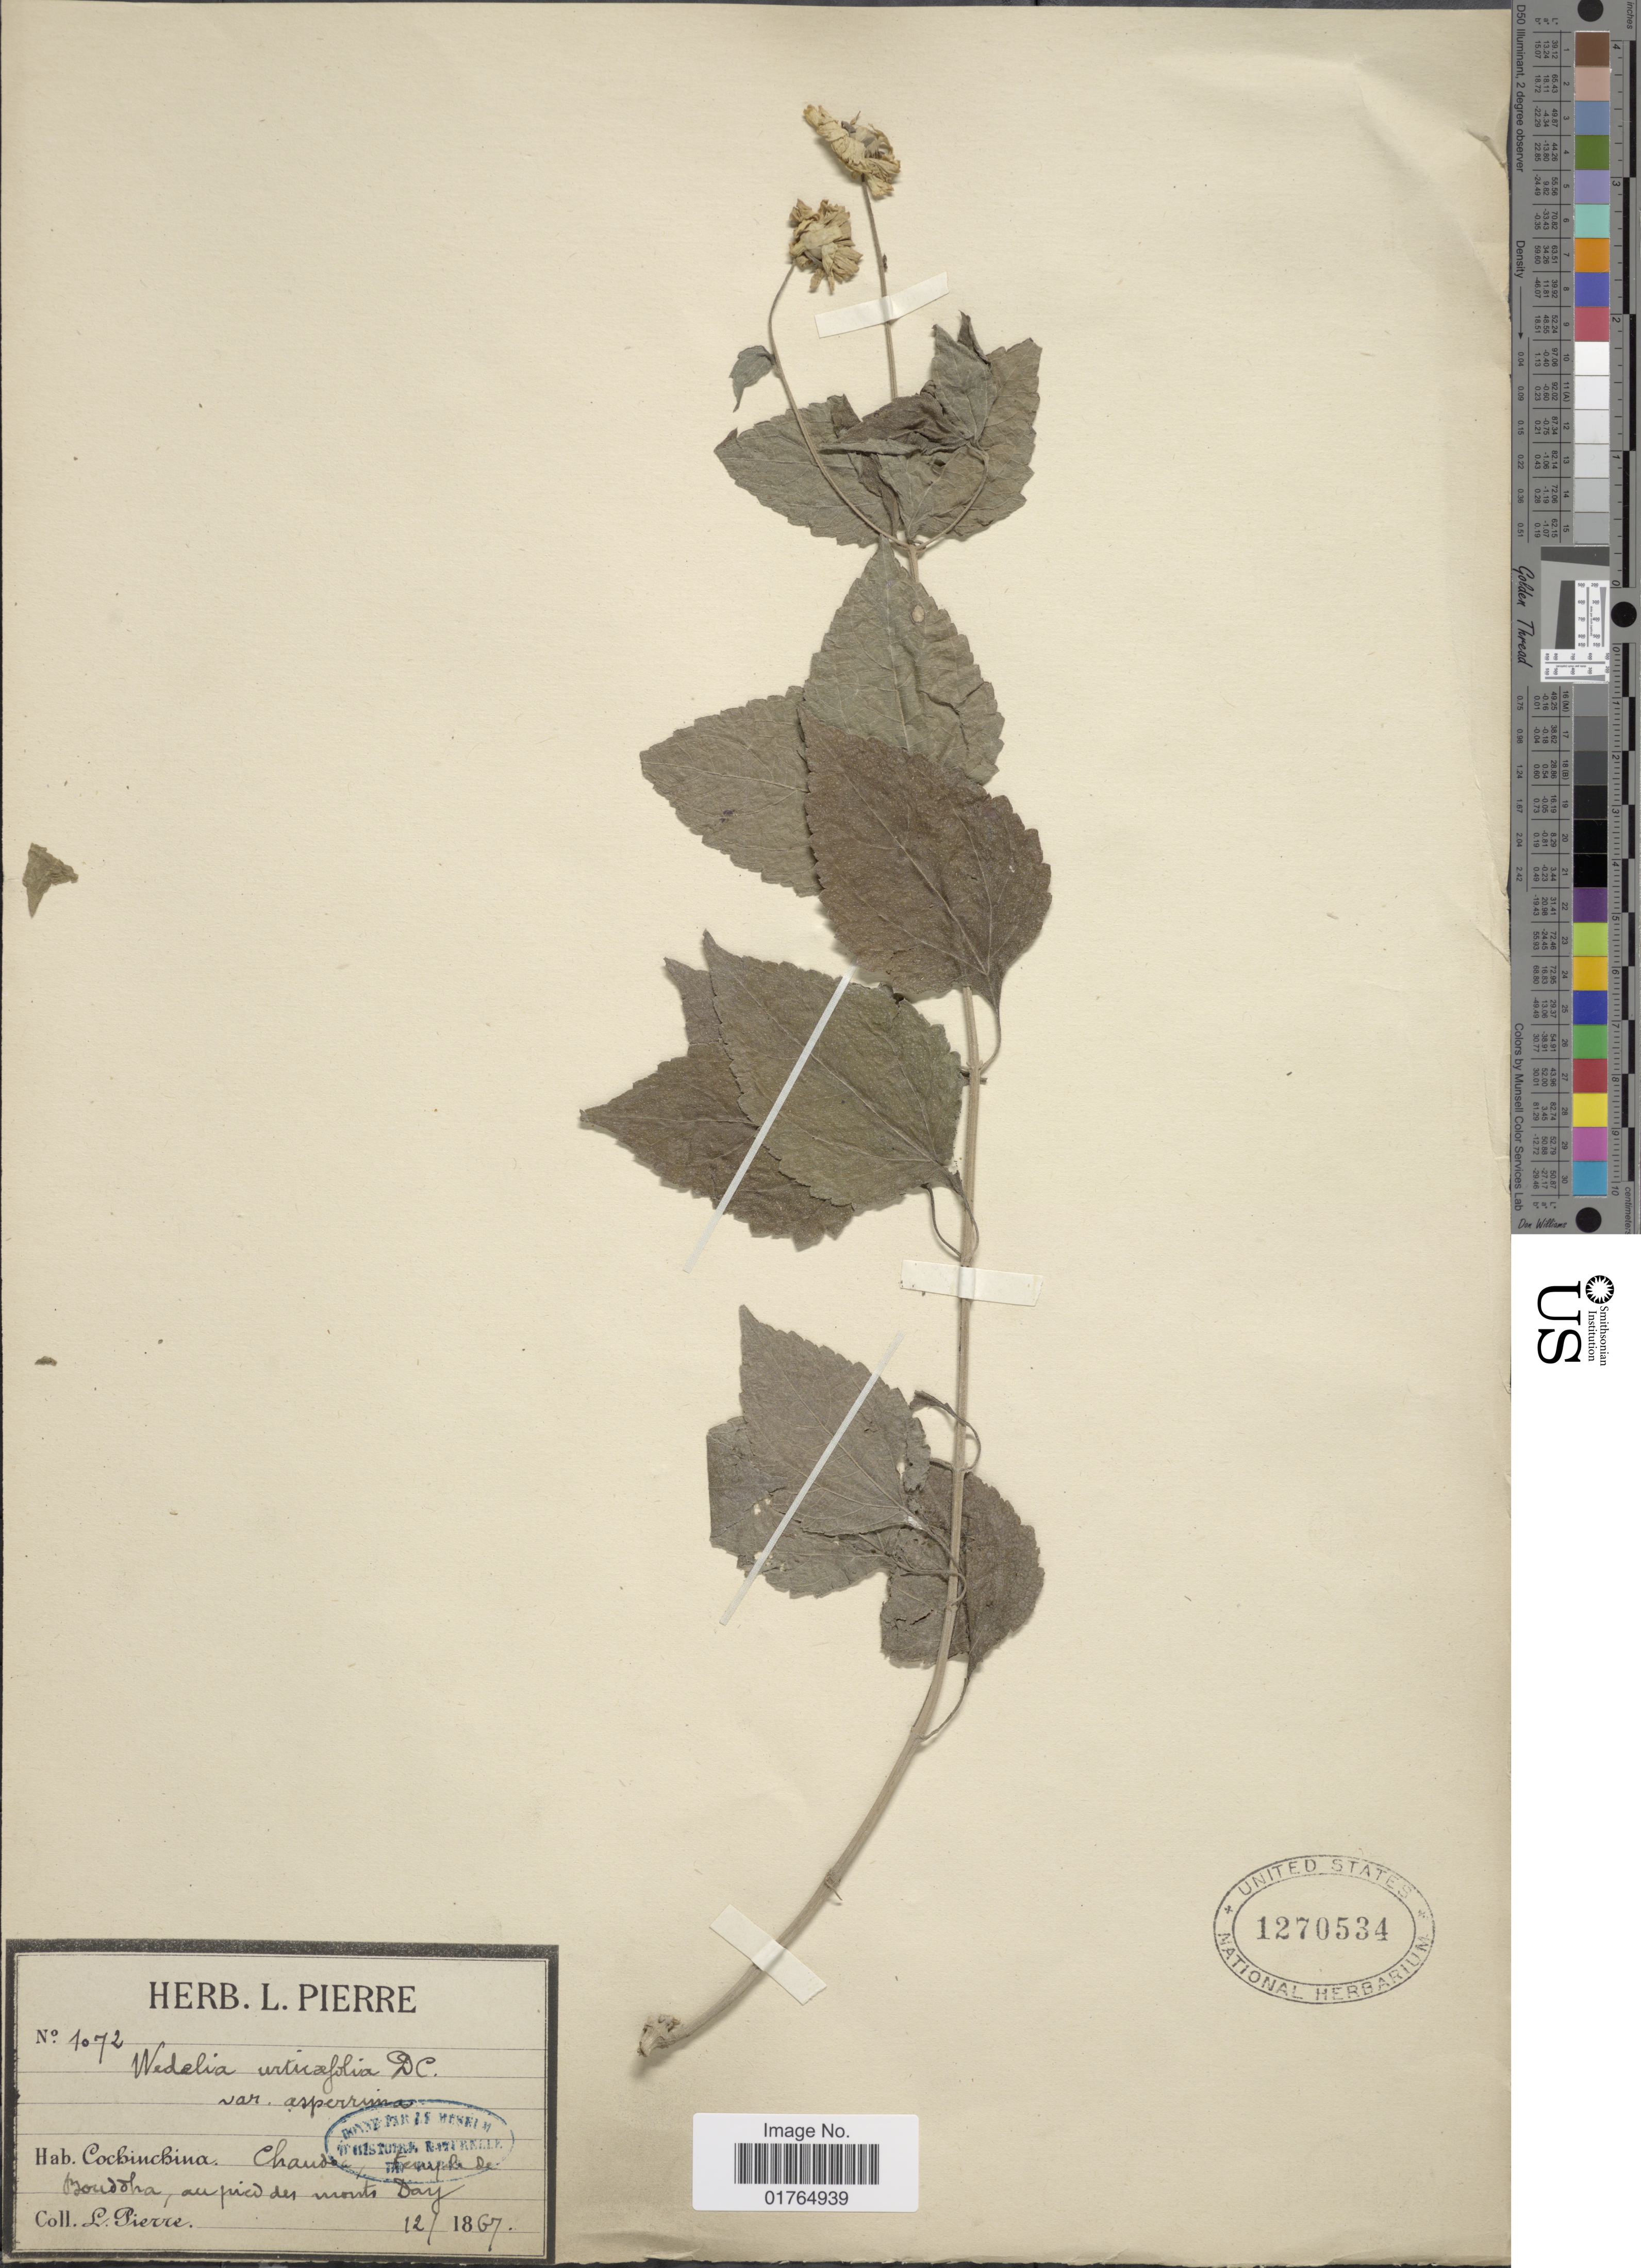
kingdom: Plantae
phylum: Tracheophyta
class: Magnoliopsida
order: Asterales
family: Asteraceae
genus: Wedelia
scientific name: Wedelia urticifolia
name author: DC.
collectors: L. Pierre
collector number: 1072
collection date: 1867-12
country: Vietnam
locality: Cochinchina, Chaudoc, temple de Bouddha, au pied des monts Day [at foot of mount Day].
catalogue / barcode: US 1270534